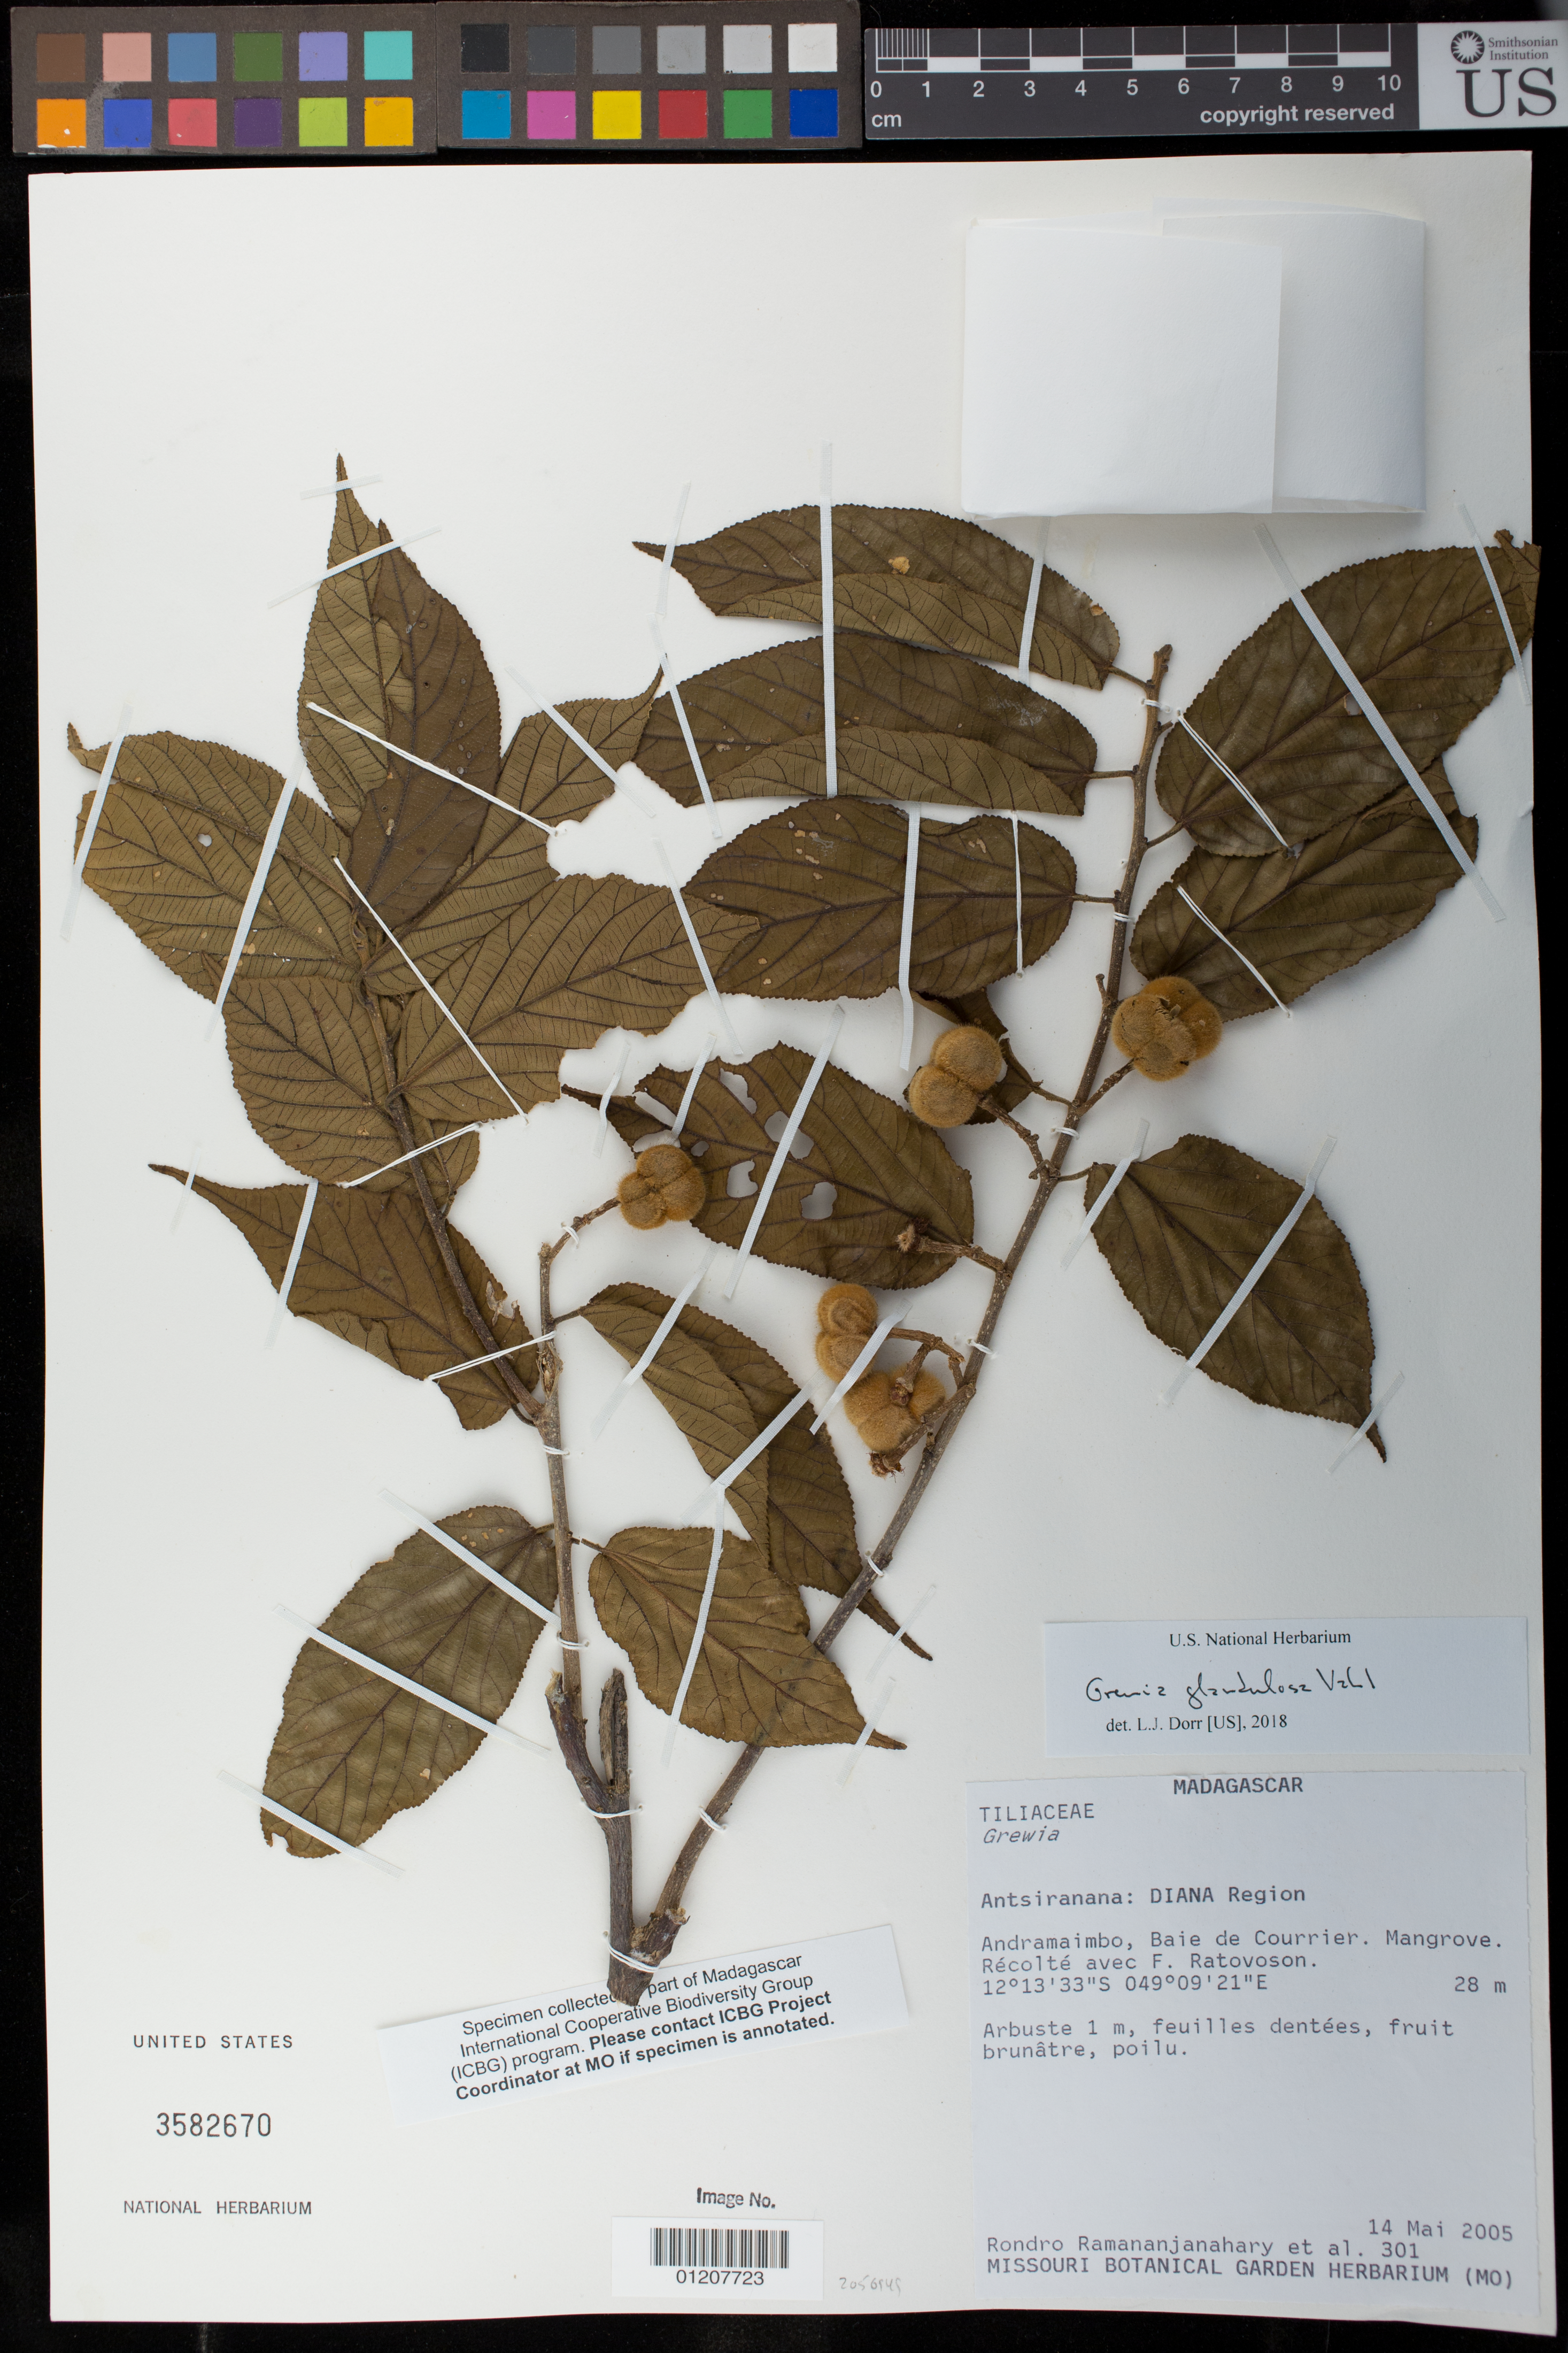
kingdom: Plantae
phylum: Tracheophyta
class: Magnoliopsida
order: Malvales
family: Malvaceae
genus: Grewia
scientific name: Grewia glandulosa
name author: Vahl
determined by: Dorr, L. J., (BOT), Smithsonian Institution - National Museum of Natural History (UNITED STATES)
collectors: R. Ramananjanahary & F. Ratovoson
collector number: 301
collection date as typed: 14 May 2005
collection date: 2005-05-14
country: Madagascar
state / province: Diana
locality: Antsiranana: Diana Region. Andramaimbo, Baie de Courrier. Mangrove.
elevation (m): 28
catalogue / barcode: US 3582670